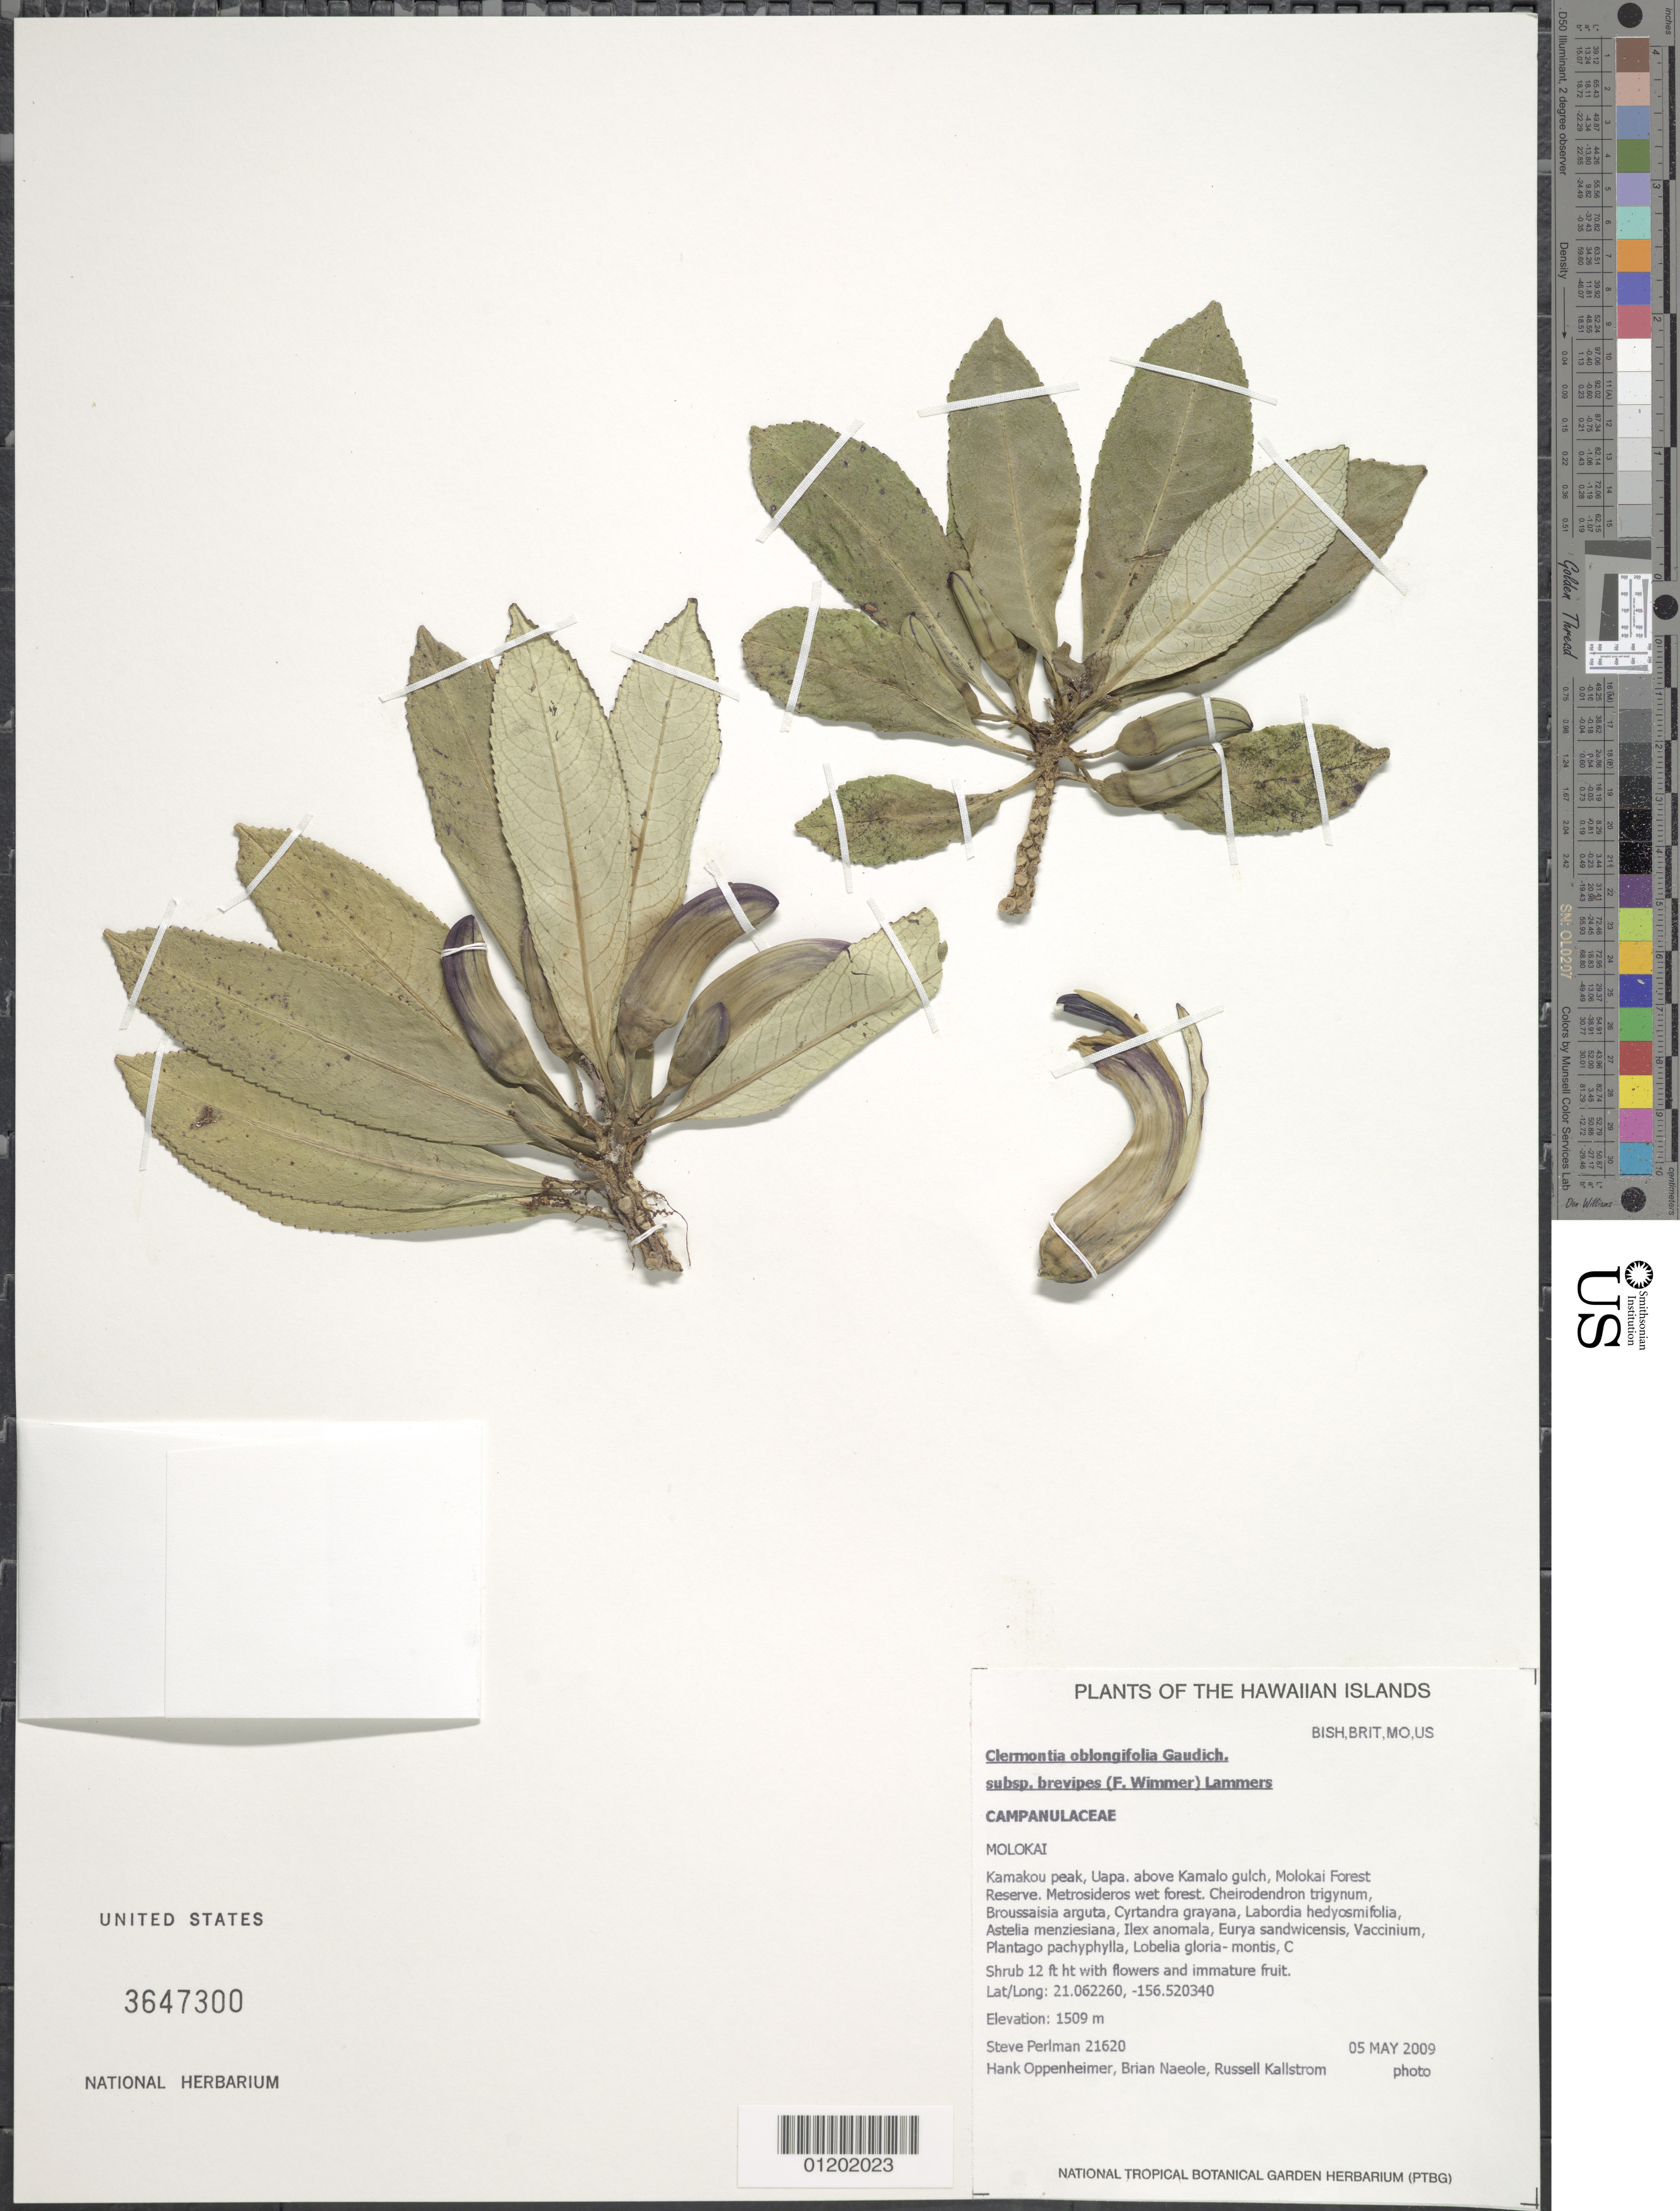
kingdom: Plantae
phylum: Tracheophyta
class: Magnoliopsida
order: Asterales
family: Campanulaceae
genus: Clermontia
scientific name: Clermontia oblongifolia subsp. brevipes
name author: (E. Wimm.) Lammers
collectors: S. P. Perlman, H. L. Oppenheimer, B. Naeole & R. Kallstrom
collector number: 21620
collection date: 2009-05-05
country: United States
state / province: Hawaii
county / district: Maui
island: Moloka'i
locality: Kamakou Peak, Uapa above Kamalo Gulch, Molokai Forest Reserve.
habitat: Wet forest.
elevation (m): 1509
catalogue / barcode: US 3647300